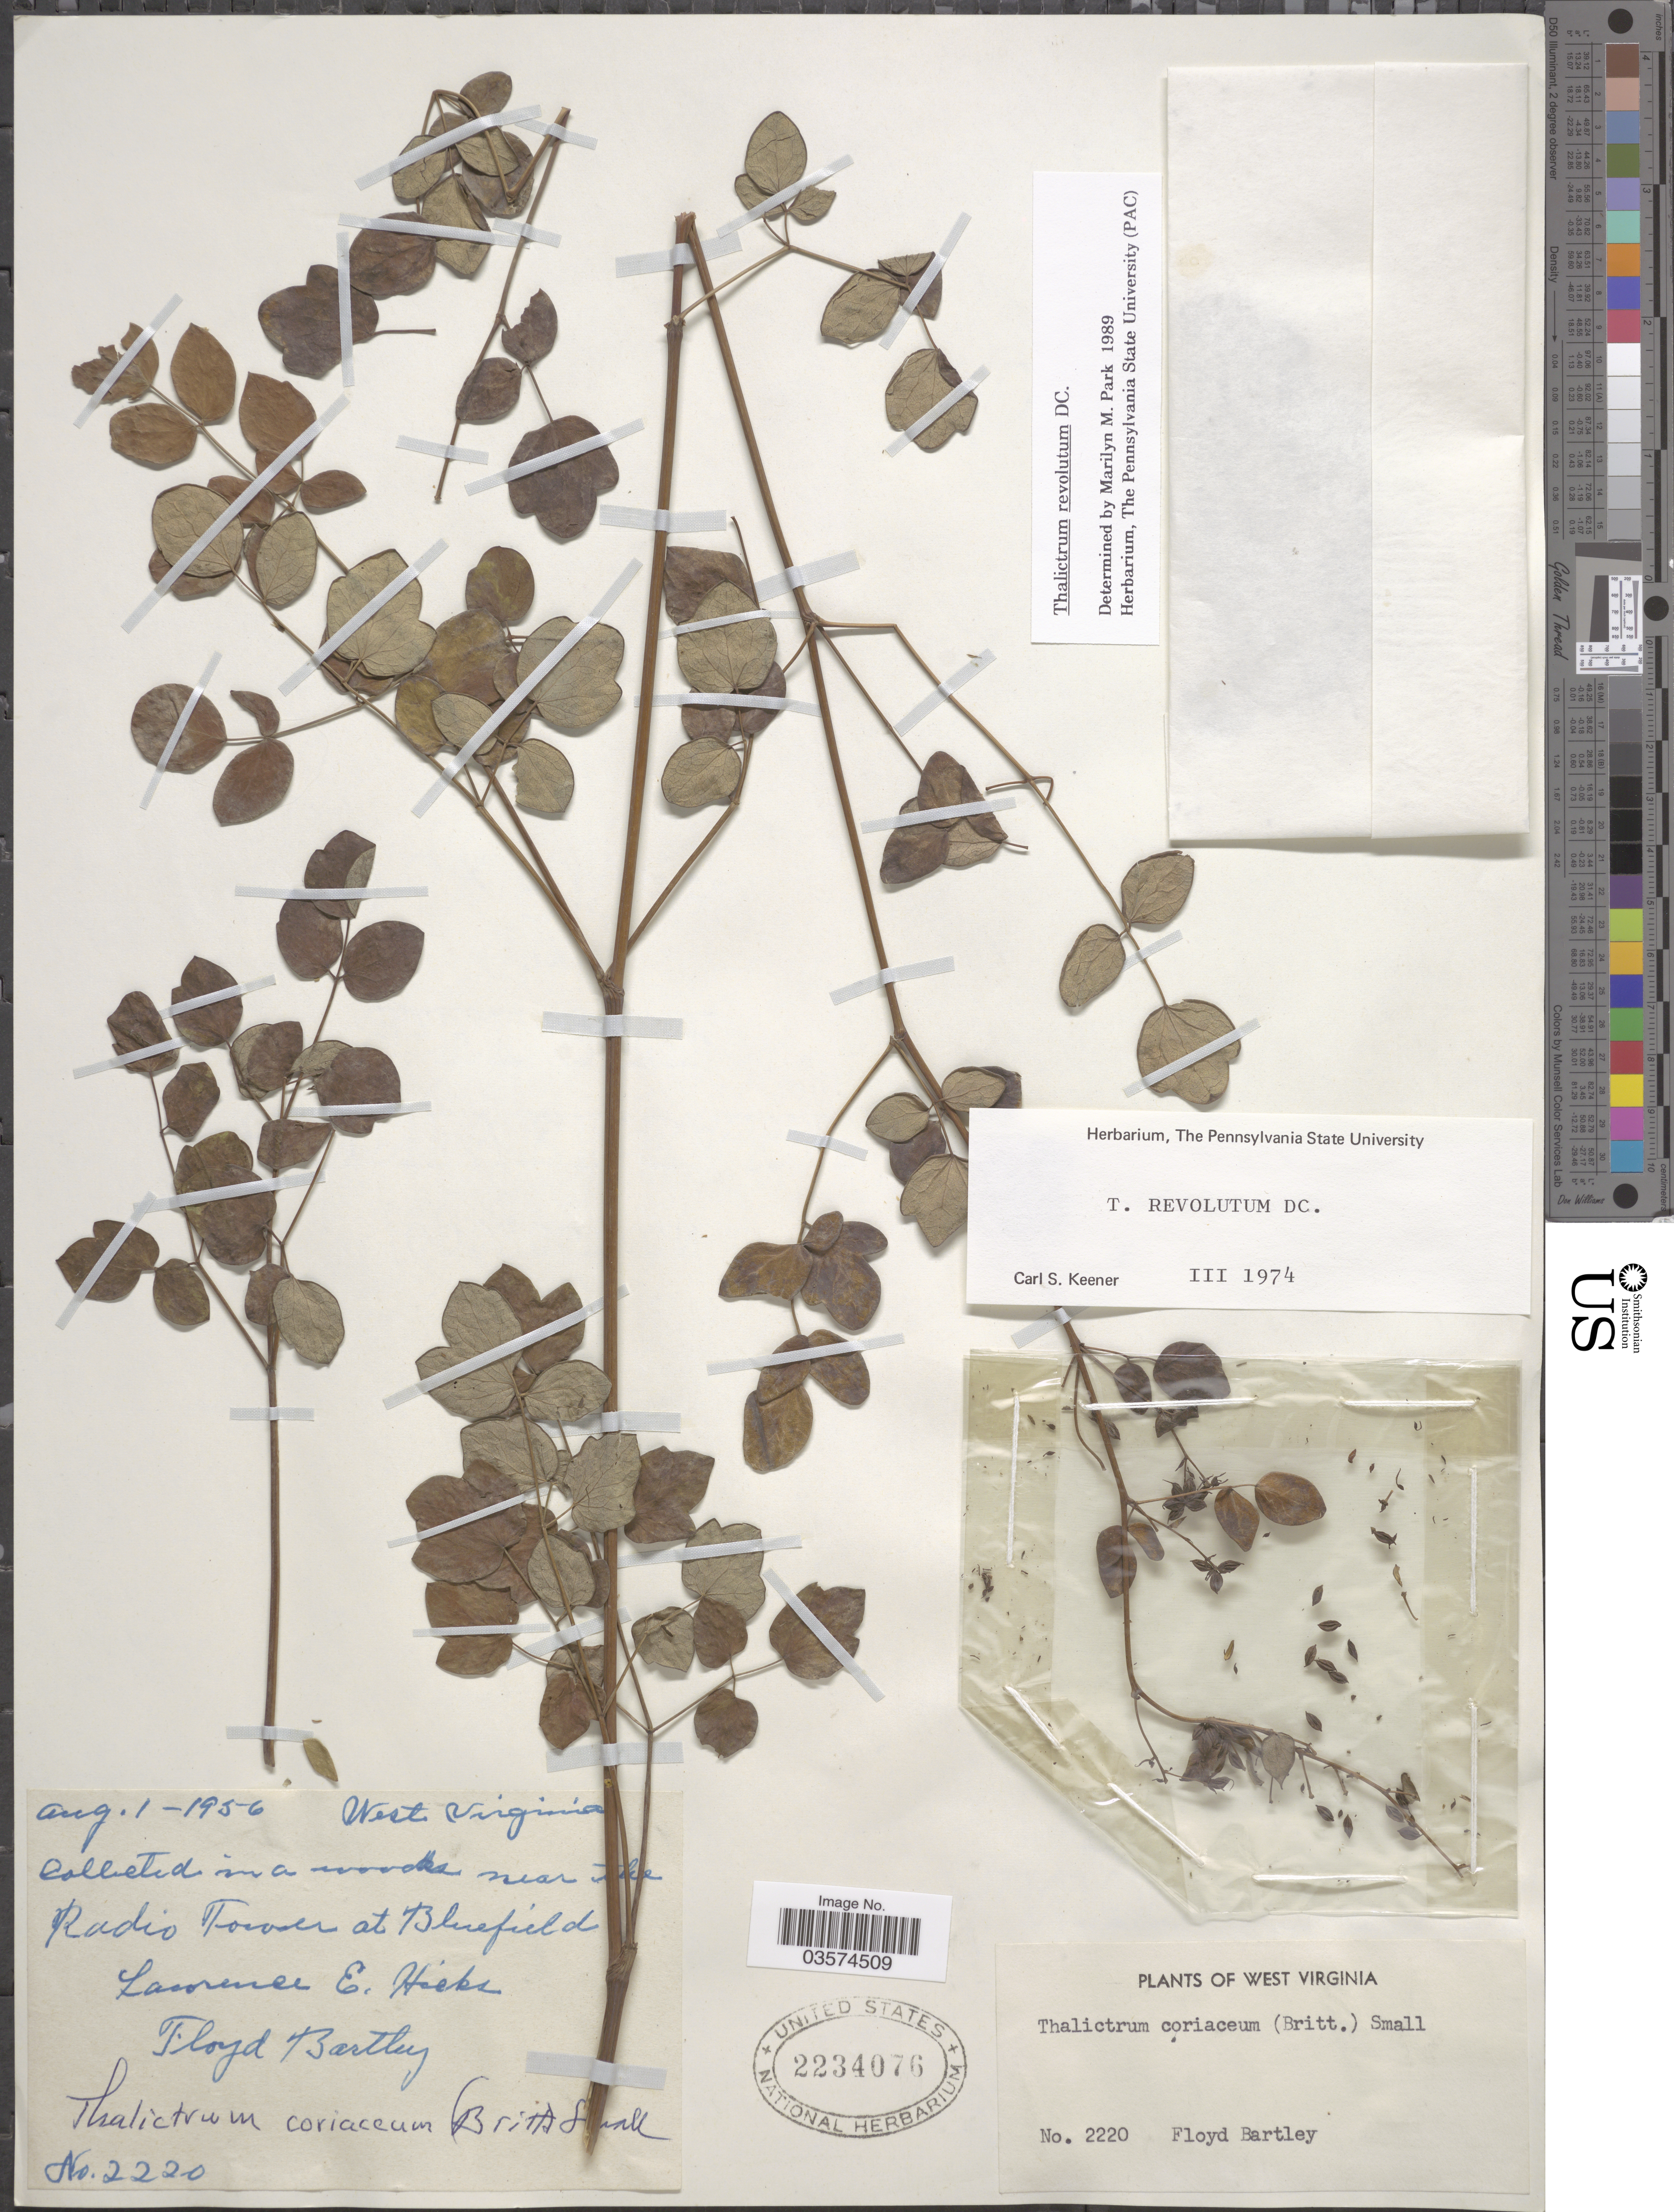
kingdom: Plantae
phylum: Tracheophyta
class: Magnoliopsida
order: Ranunculales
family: Ranunculaceae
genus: Thalictrum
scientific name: Thalictrum amphibolum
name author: Greene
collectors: F. Bartley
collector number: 2220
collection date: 1956-08-01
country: United States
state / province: West Virginia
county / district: Mercer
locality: Woods near the Radio Tower at Bluefield.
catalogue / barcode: US 2234076